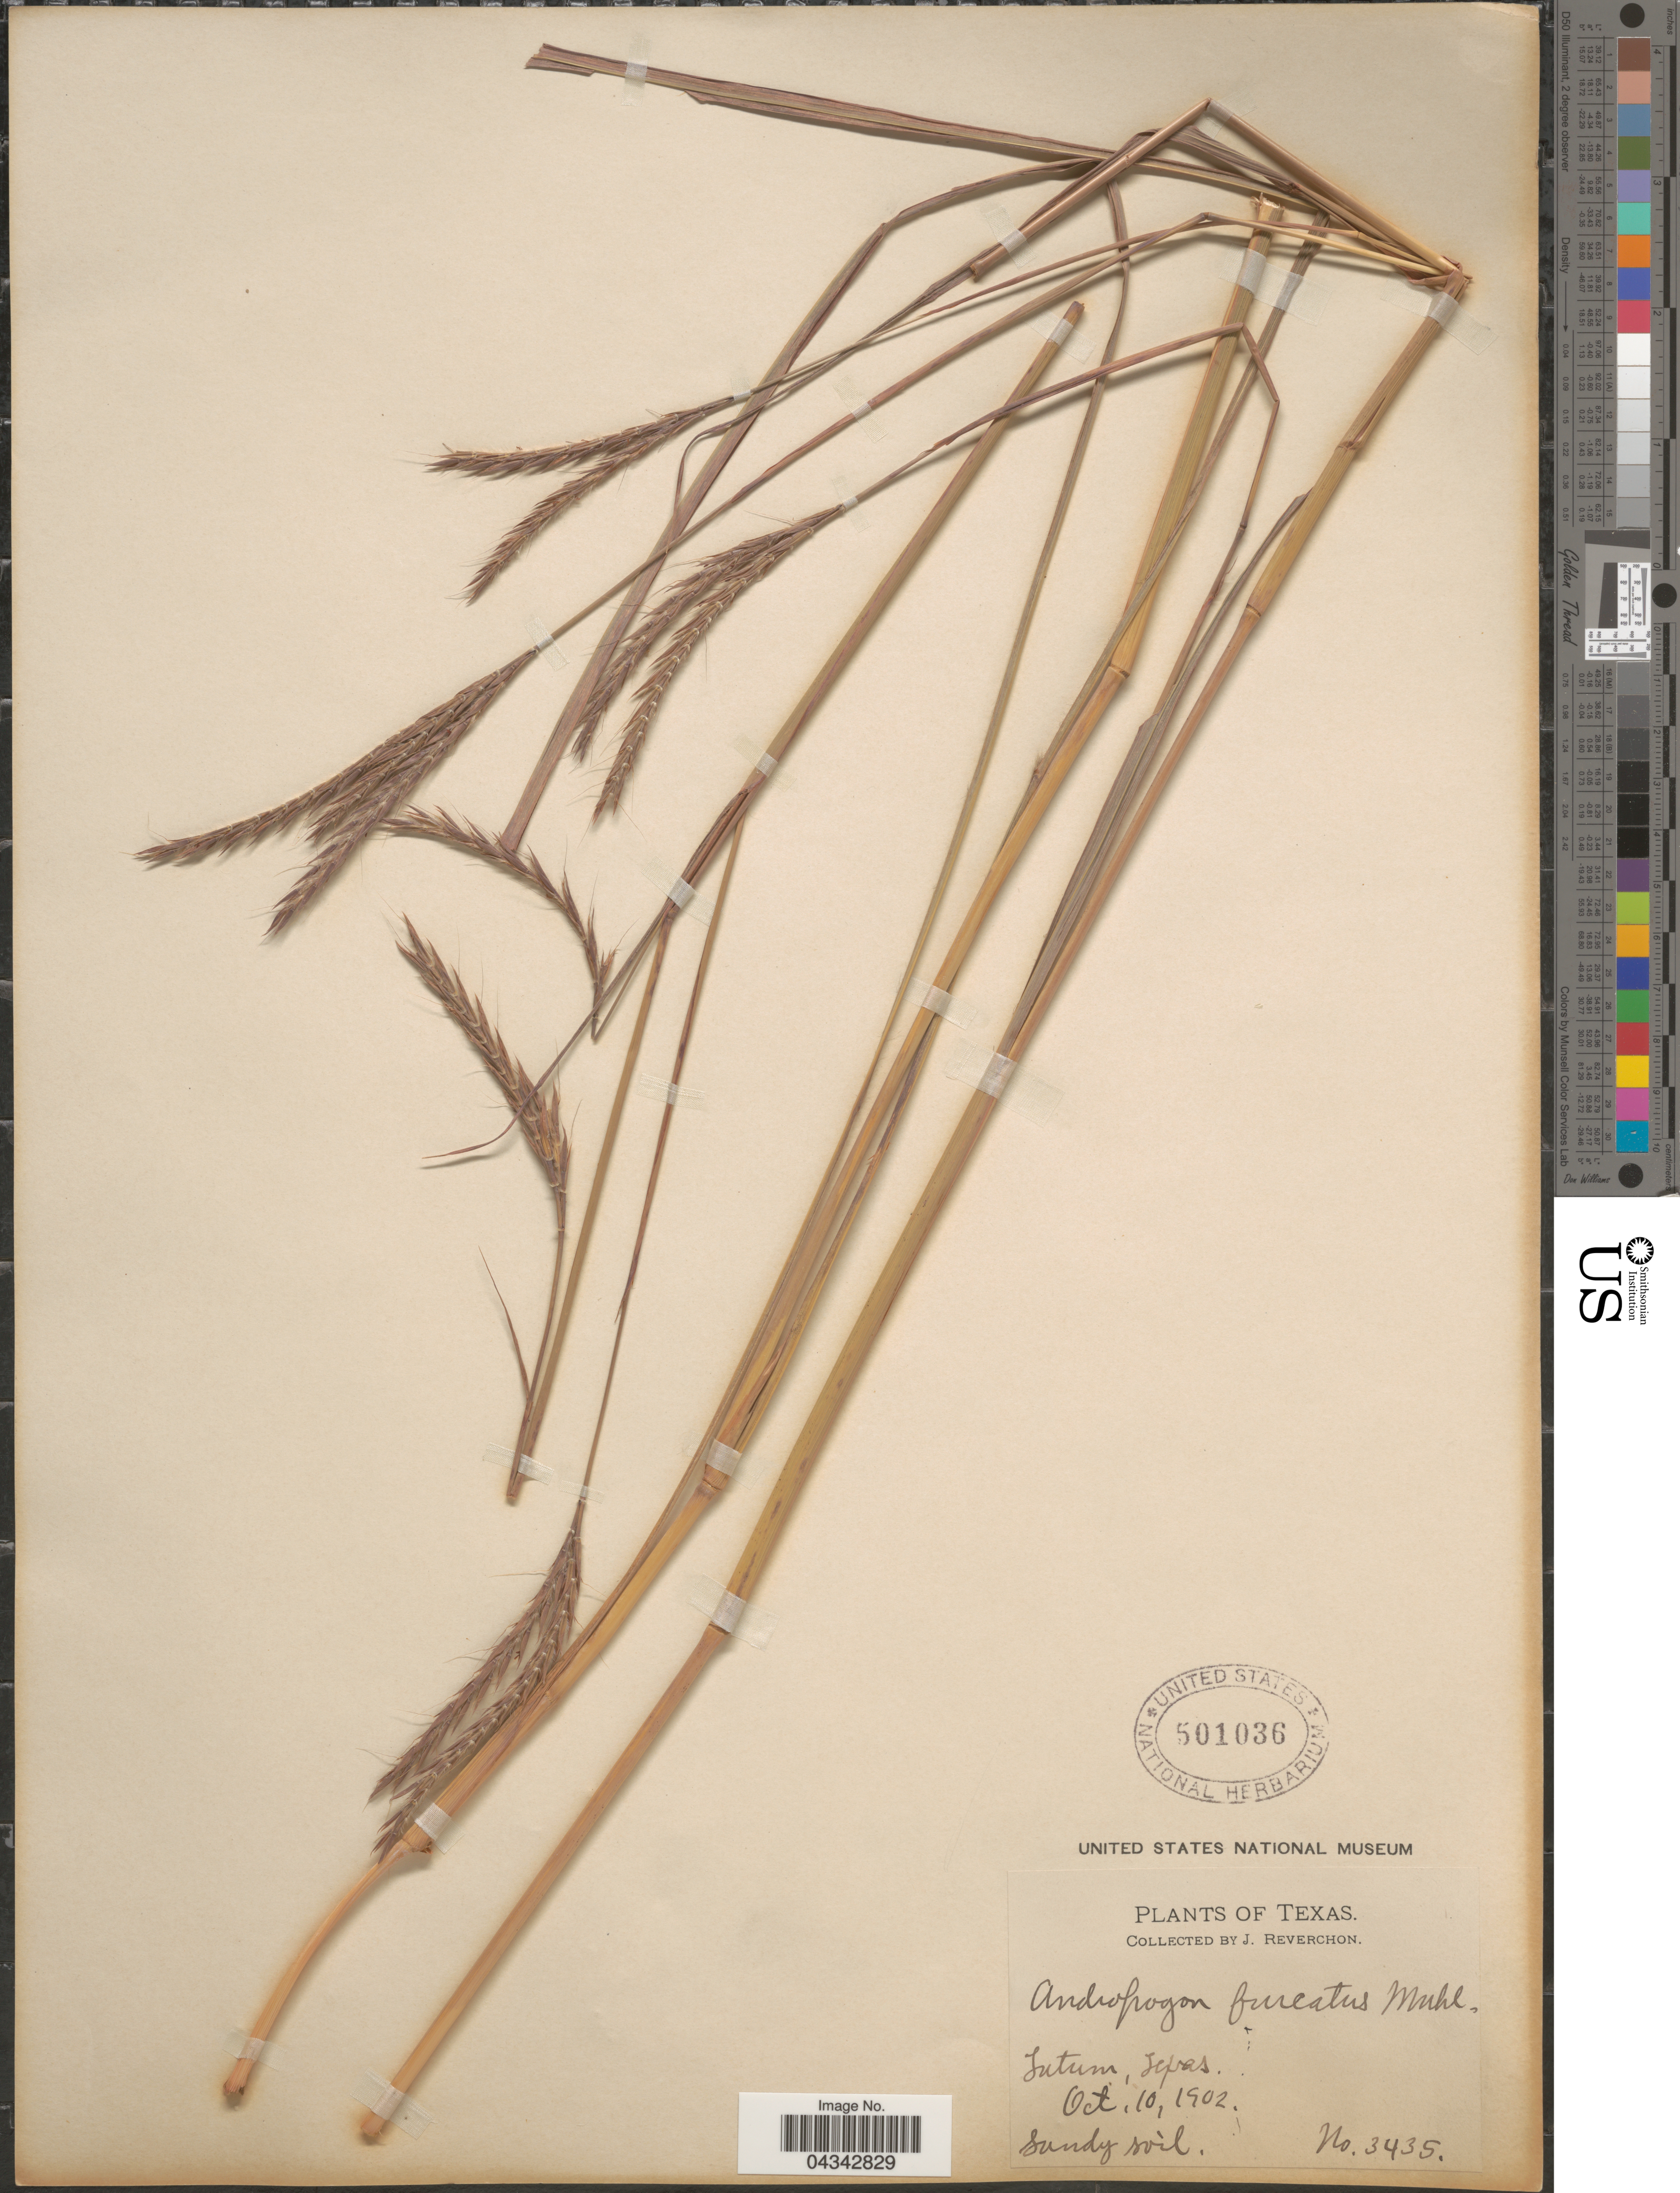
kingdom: Plantae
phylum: Tracheophyta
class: Liliopsida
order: Poales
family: Poaceae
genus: Andropogon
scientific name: Andropogon gerardii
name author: Vitman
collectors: J. Reverchon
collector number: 3435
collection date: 1902-10-10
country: United States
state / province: Texas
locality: Tutum.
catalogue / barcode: US 501036